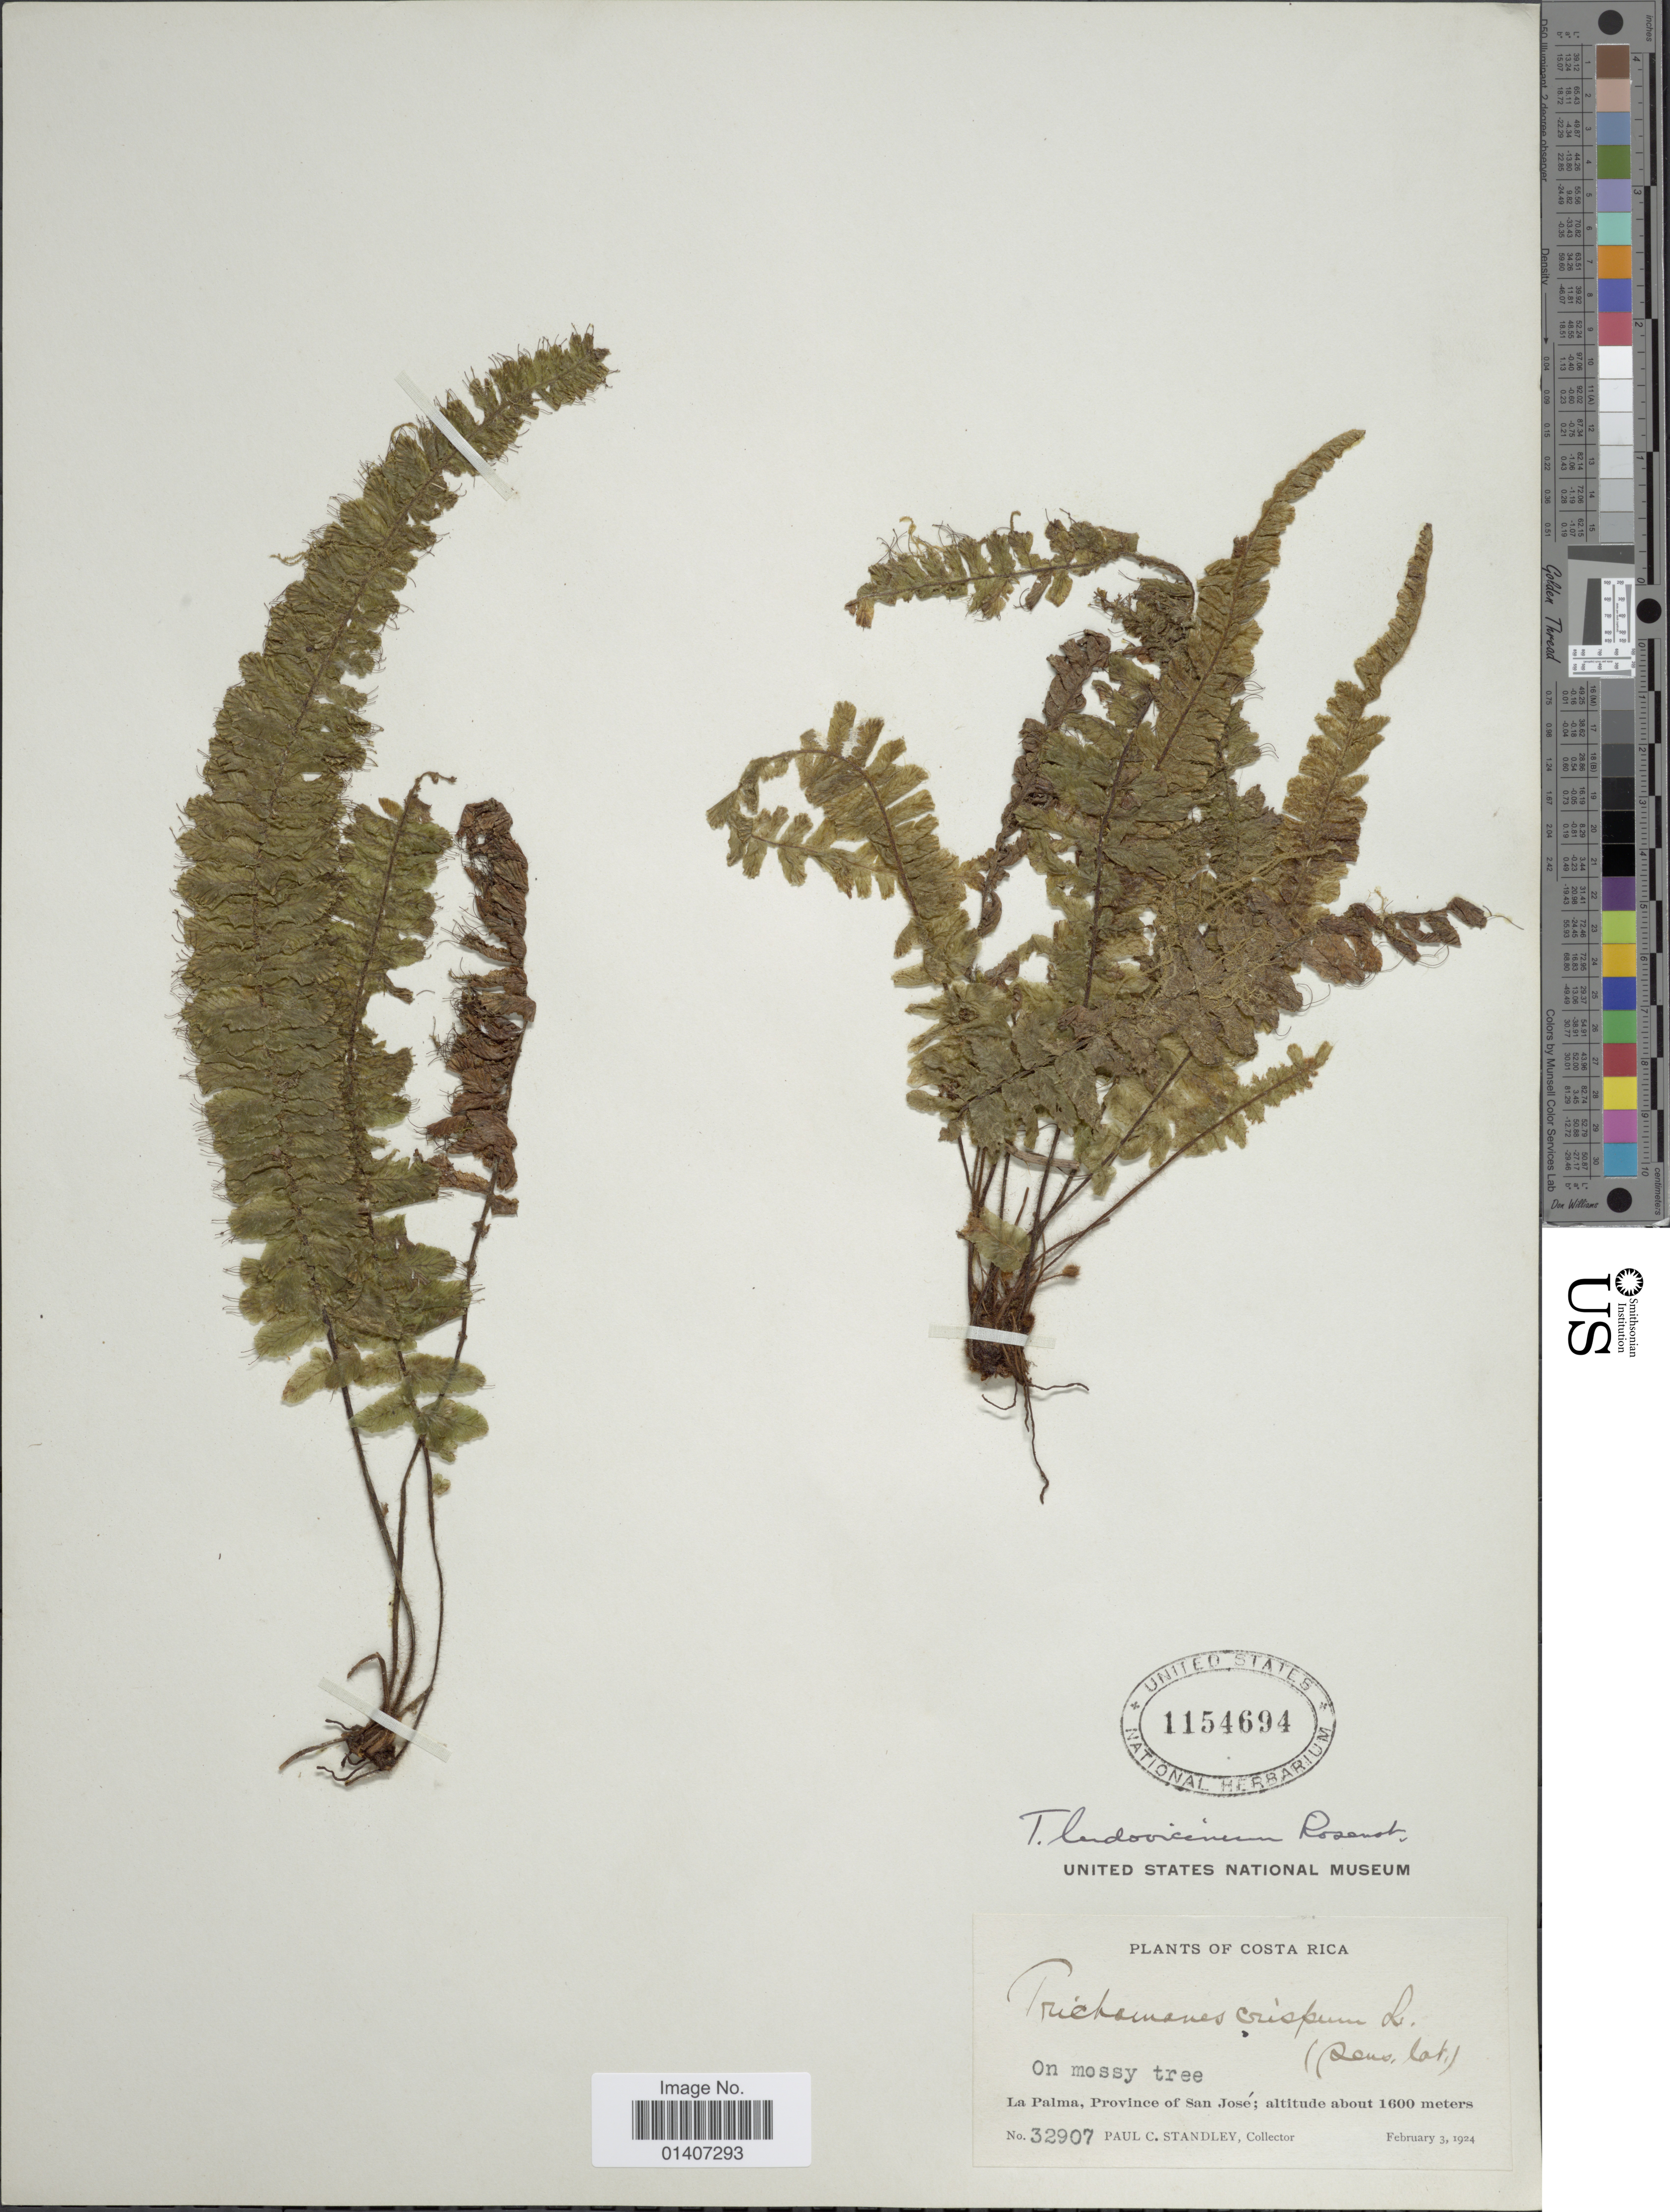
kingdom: Plantae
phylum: Tracheophyta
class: Polypodiopsida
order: Hymenophyllales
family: Hymenophyllaceae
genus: Trichomanes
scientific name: Trichomanes crispum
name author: L.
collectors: P. C. Standley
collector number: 32907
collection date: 1924-02-03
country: Costa Rica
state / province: San José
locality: Costa Rica, La Palma, province of San José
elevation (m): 1600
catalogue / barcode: US 1154694